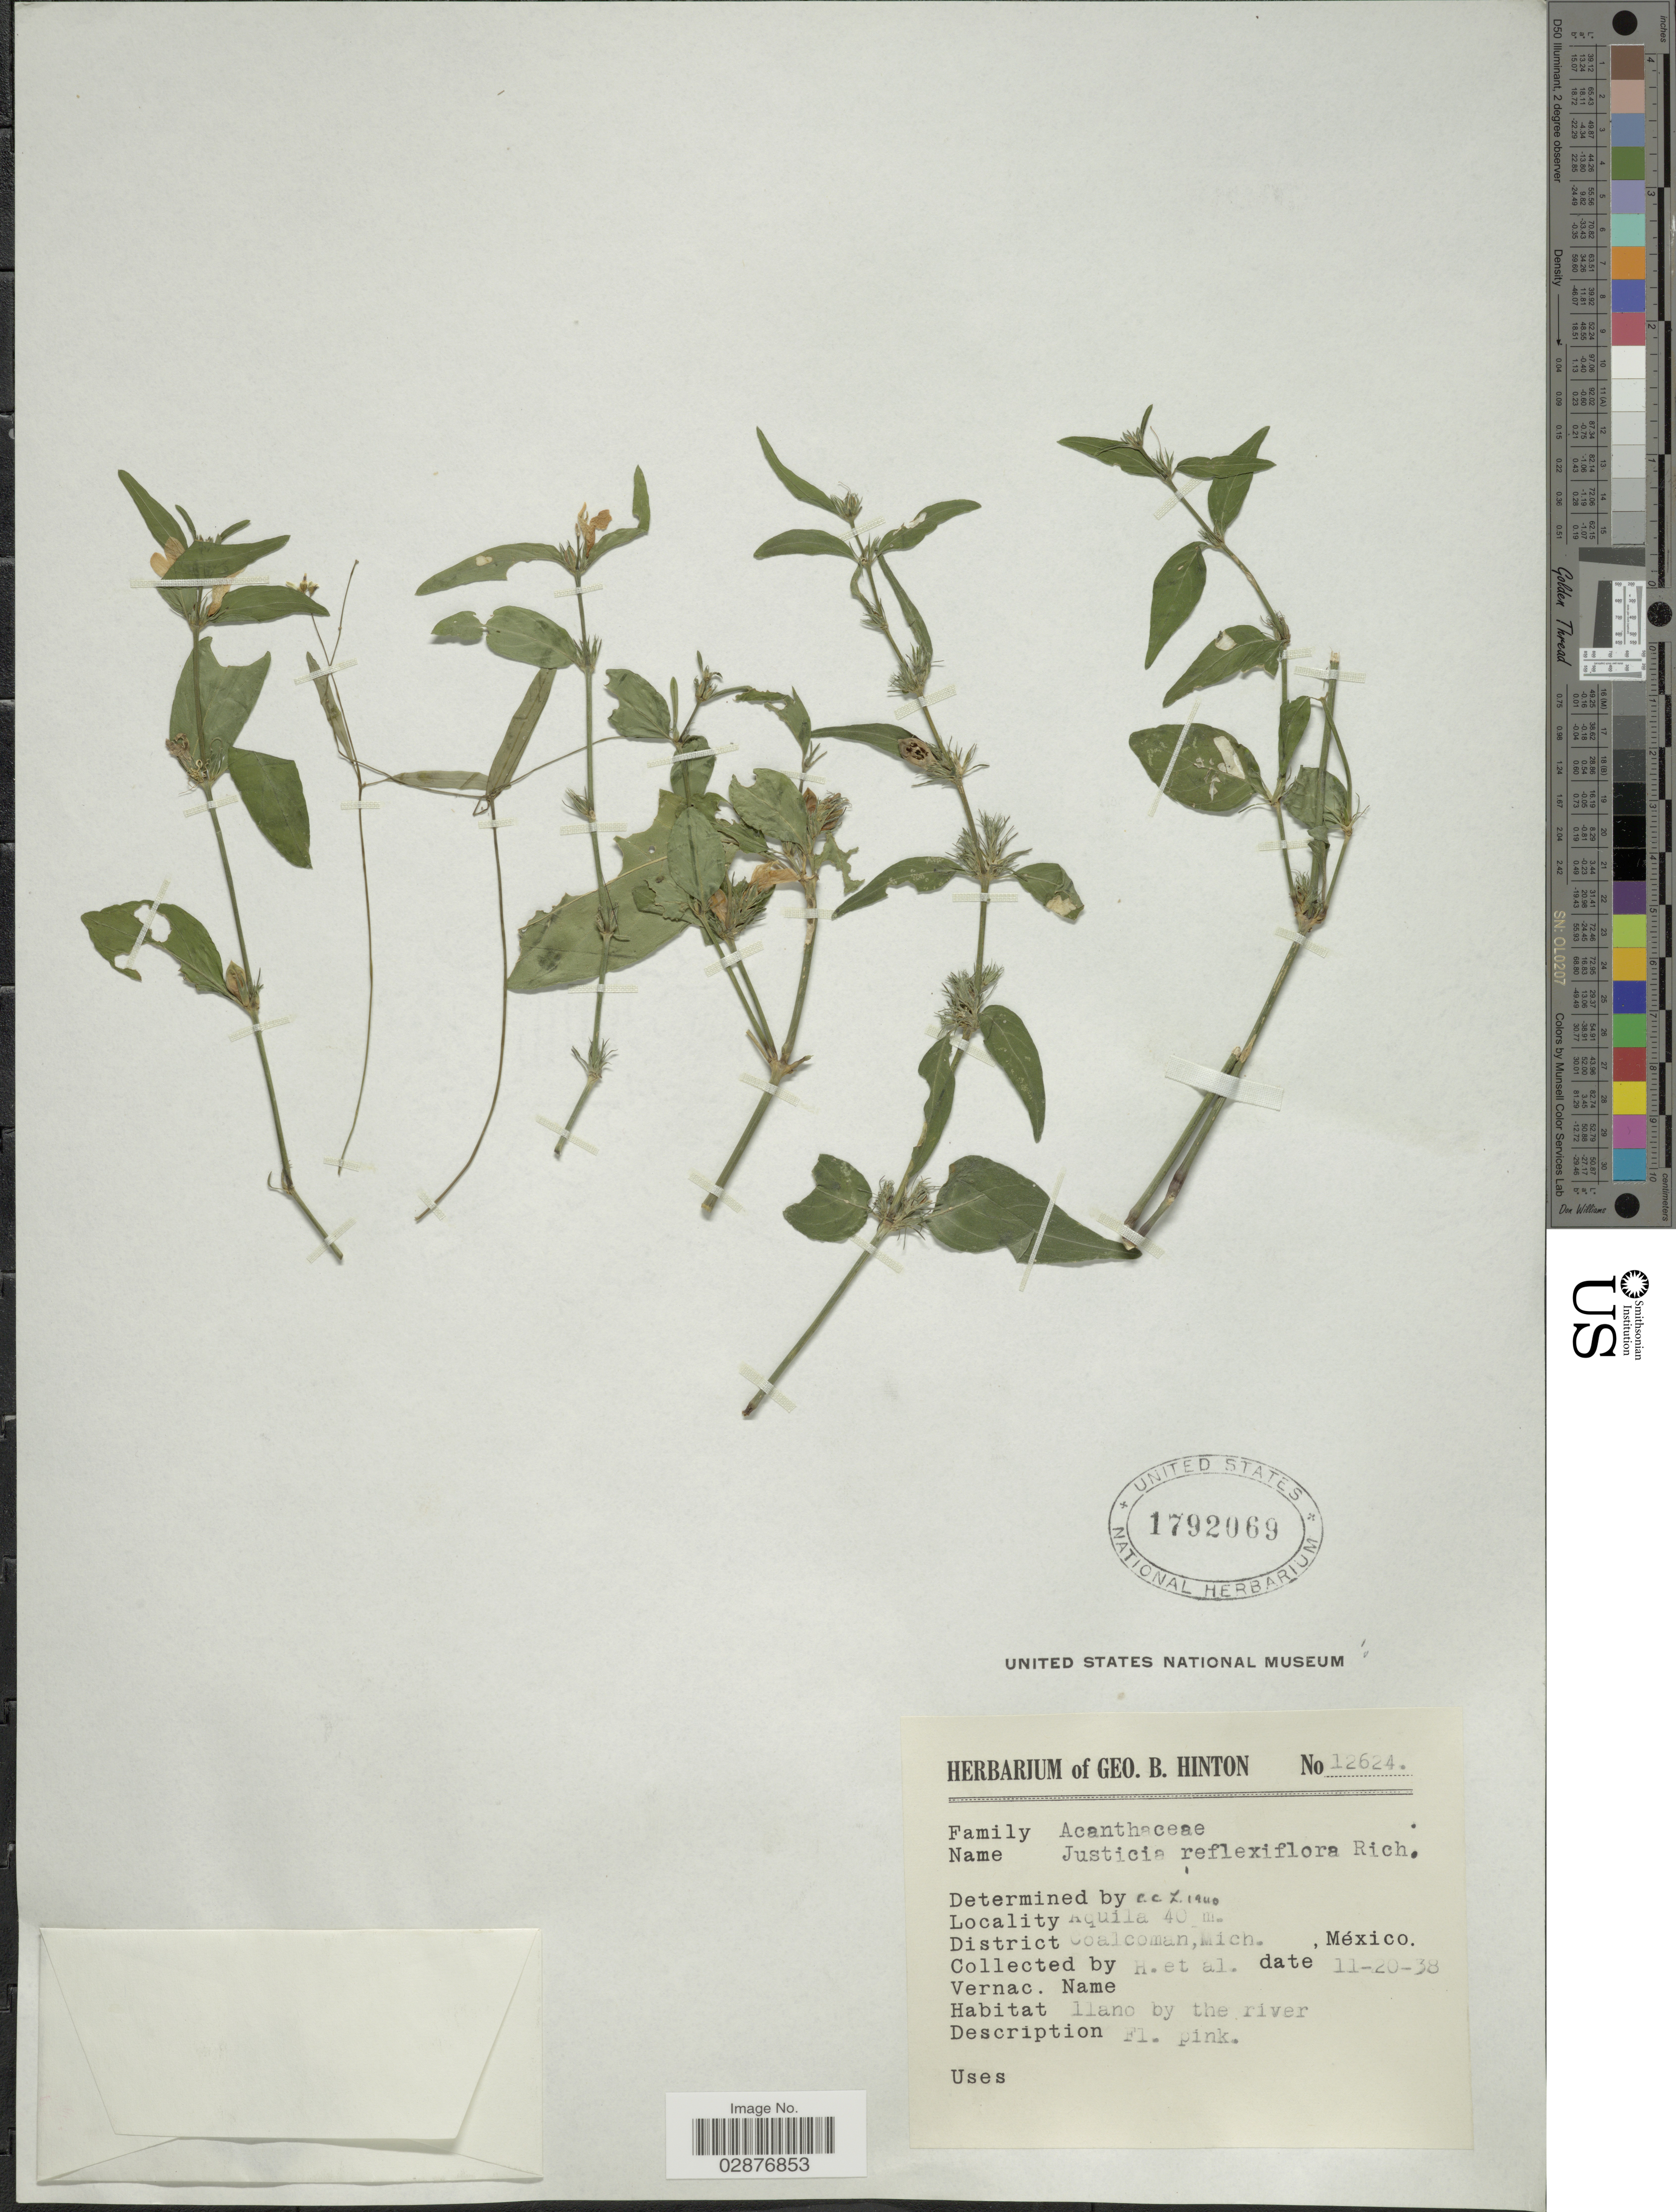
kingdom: Plantae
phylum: Tracheophyta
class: Magnoliopsida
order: Lamiales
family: Acanthaceae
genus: Justicia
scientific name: Justicia periplocifolia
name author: Jacq.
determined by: Fisher, Amanda, (LOB), California State University, Long Beach (UNITED STATES)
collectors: G. B. Hinton & et al.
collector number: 12624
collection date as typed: Transcribed d/m/y: 20/11/38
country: Mexico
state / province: Michoacán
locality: Aquila, District Coalcoman.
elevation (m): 40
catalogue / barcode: US 1792069